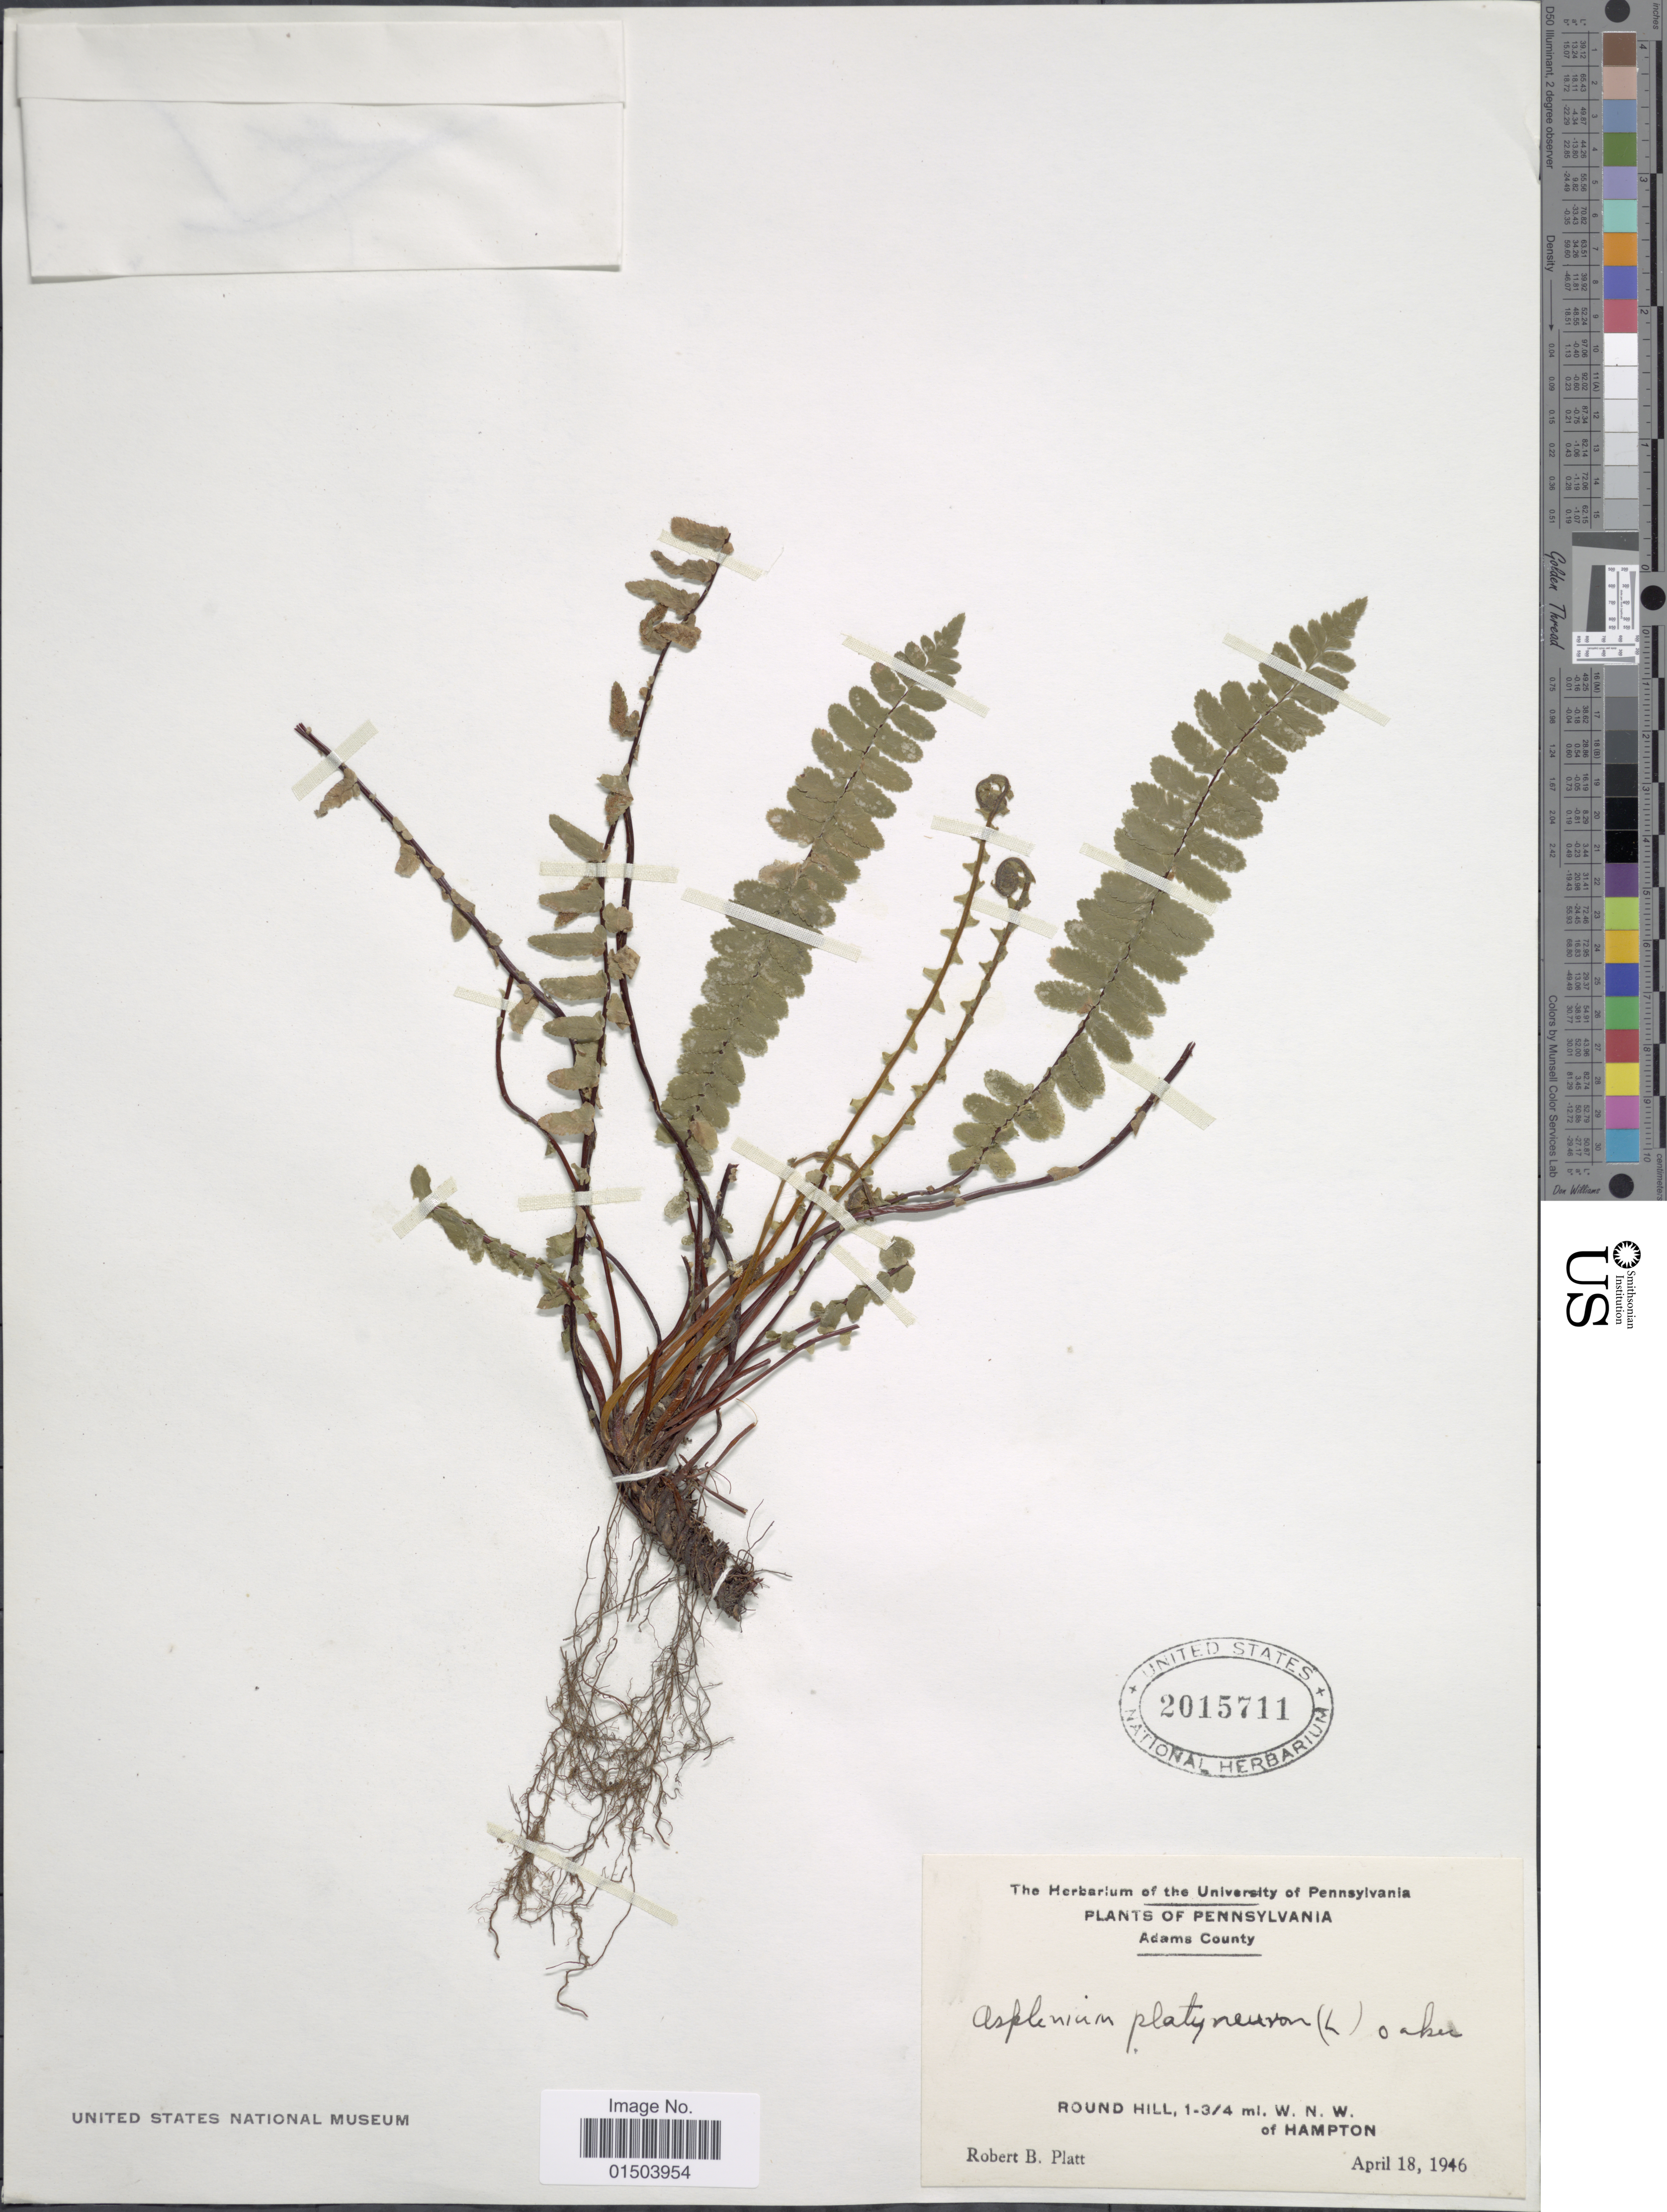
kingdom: Plantae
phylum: Tracheophyta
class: Polypodiopsida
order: Polypodiales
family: Aspleniaceae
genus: Asplenium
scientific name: Asplenium platyneuron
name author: (L.) Britton, Stearns & Poggenb.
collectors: R. Platt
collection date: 1946-04-18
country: United States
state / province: Pennsylvania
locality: Adams County. Round Hill, 1-3/4 mi. W.N.W. of Hampton.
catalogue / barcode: US 2015711